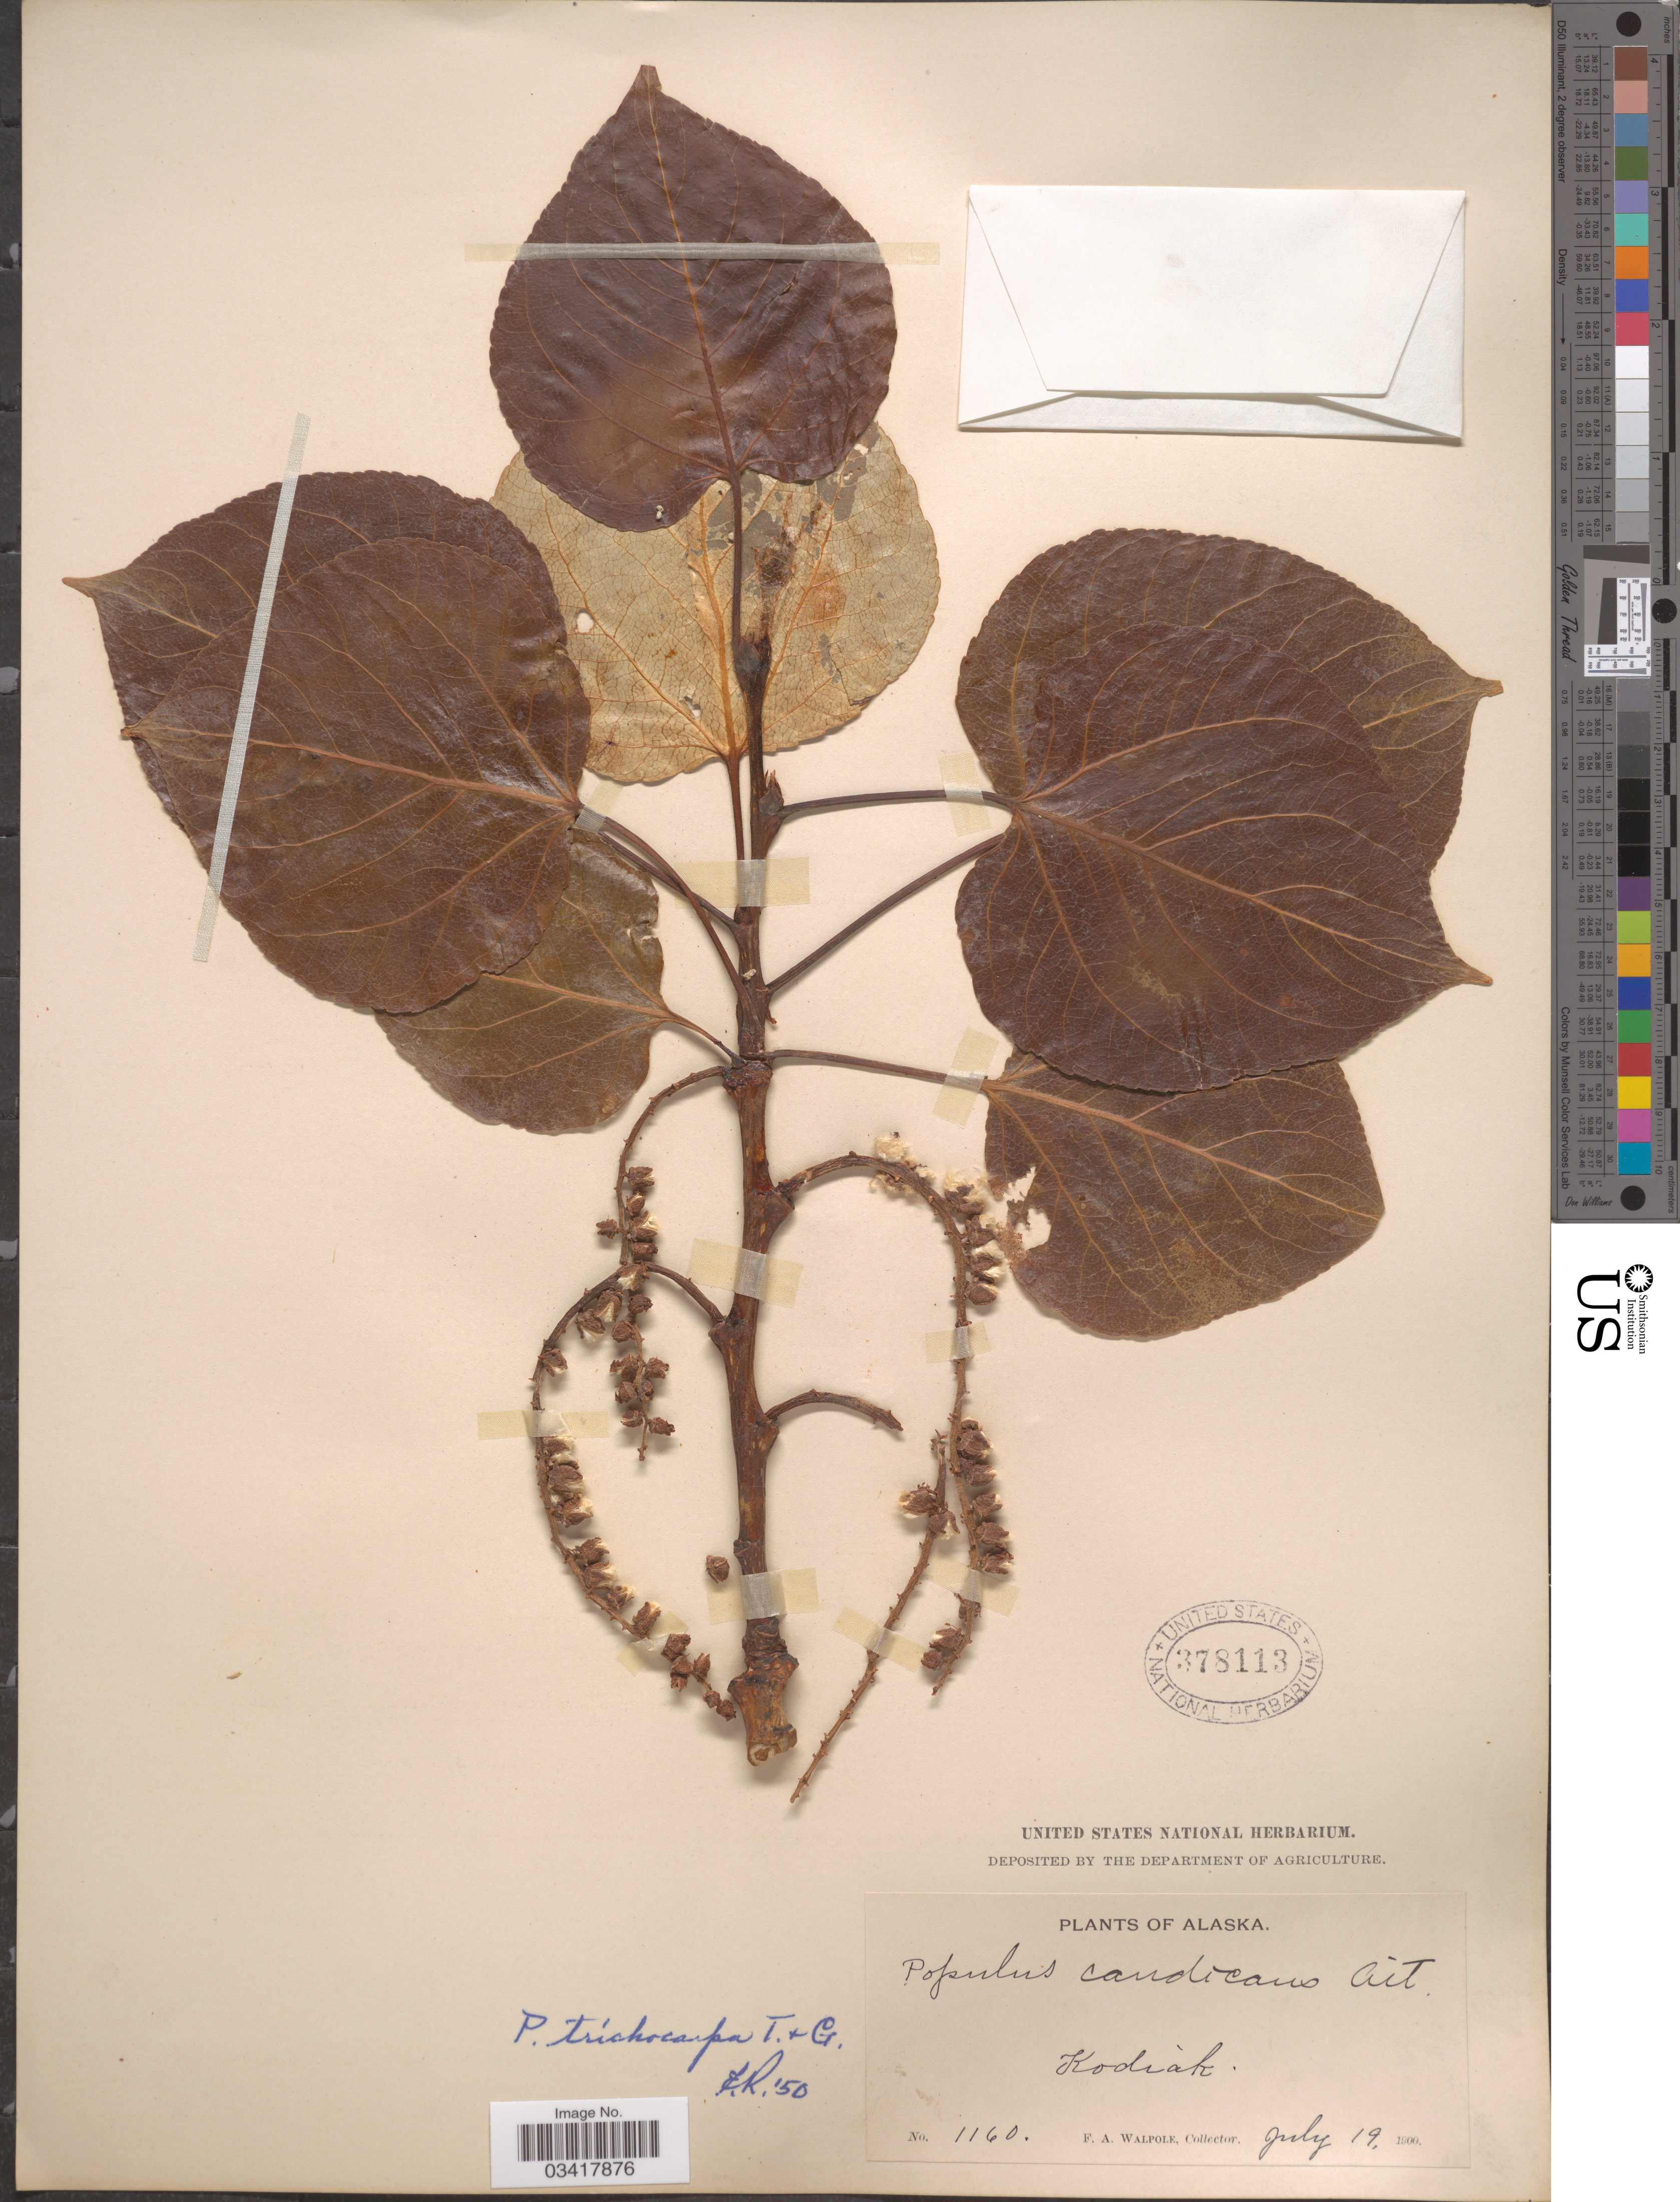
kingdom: Plantae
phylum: Tracheophyta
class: Magnoliopsida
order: Malpighiales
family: Salicaceae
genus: Populus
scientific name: Populus trichocarpa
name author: Torr. & A. Gray ex W. Hook.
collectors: F. Walpole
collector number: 1160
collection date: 1900-07-19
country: United States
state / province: Alaska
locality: Kodiak.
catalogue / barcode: US 378113